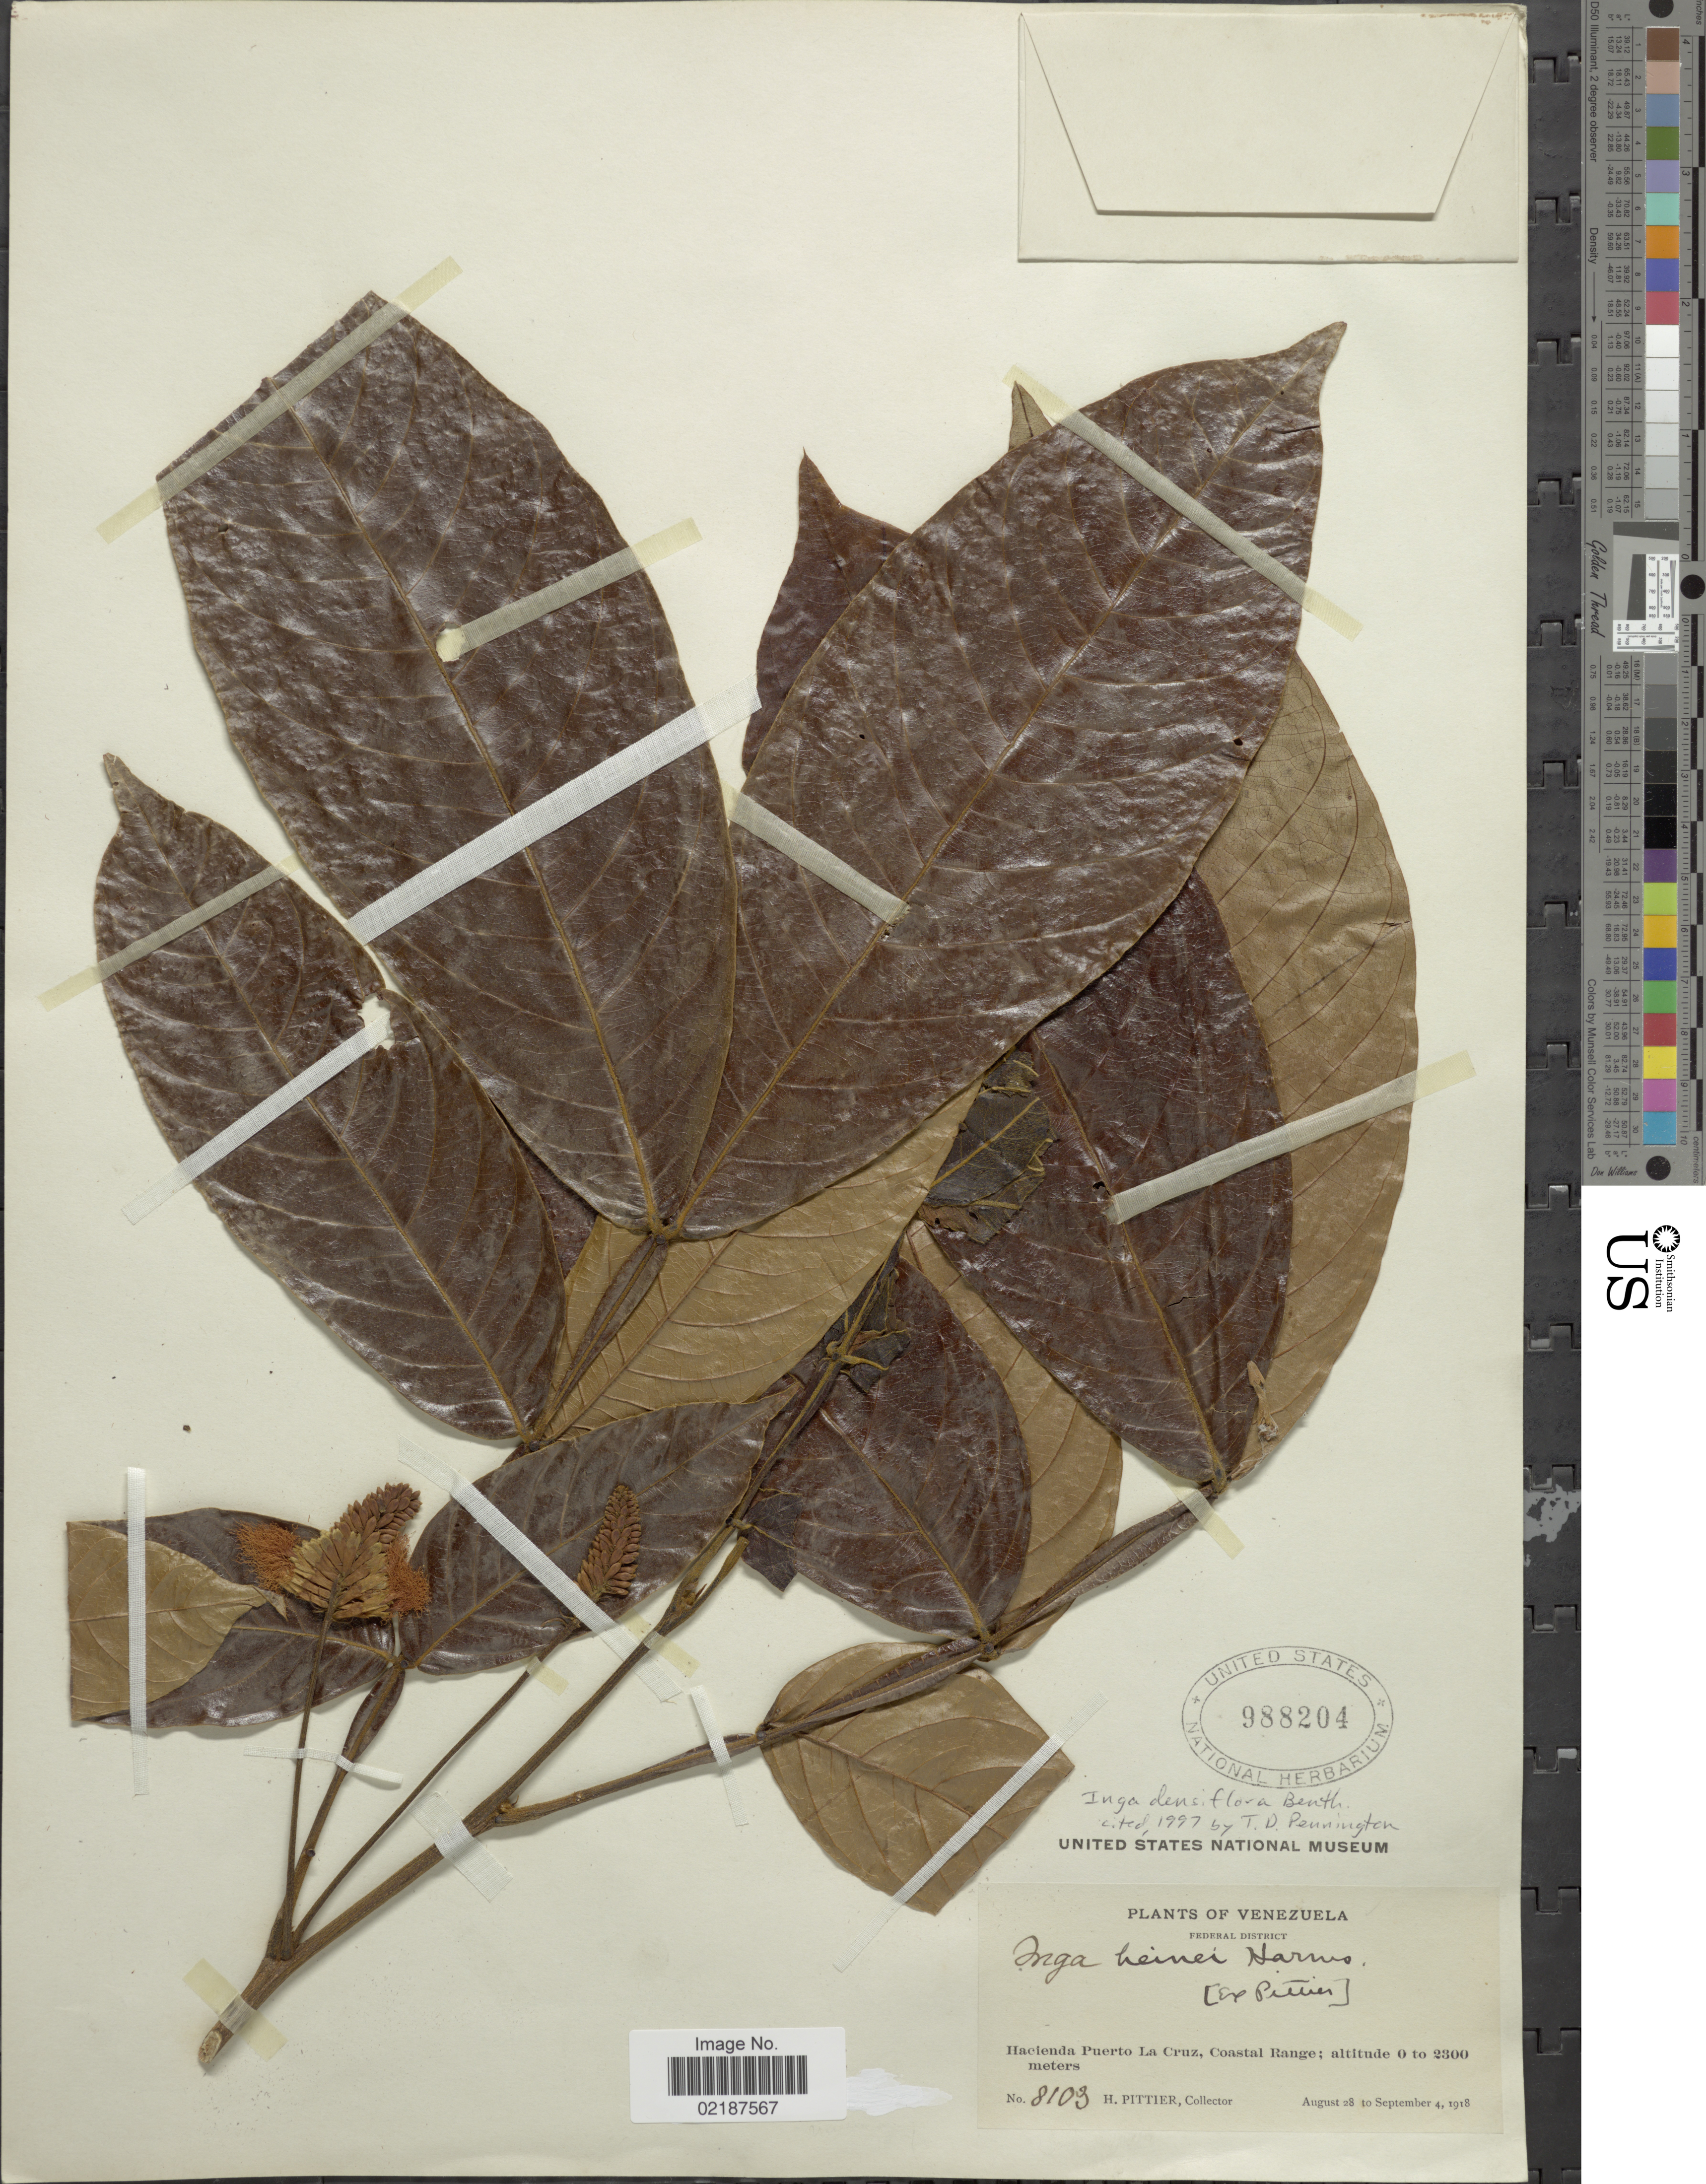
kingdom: Plantae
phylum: Tracheophyta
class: Magnoliopsida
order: Fabales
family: Fabaceae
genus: Inga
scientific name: Inga densiflora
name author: Benth.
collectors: H. F. Pittier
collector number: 8103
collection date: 1918-08-28/1918-09-04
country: Venezuela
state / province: Distrito Federal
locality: Federal District, Hacienda Puerto La Cruz, Coastal Range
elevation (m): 0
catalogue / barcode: US 988204